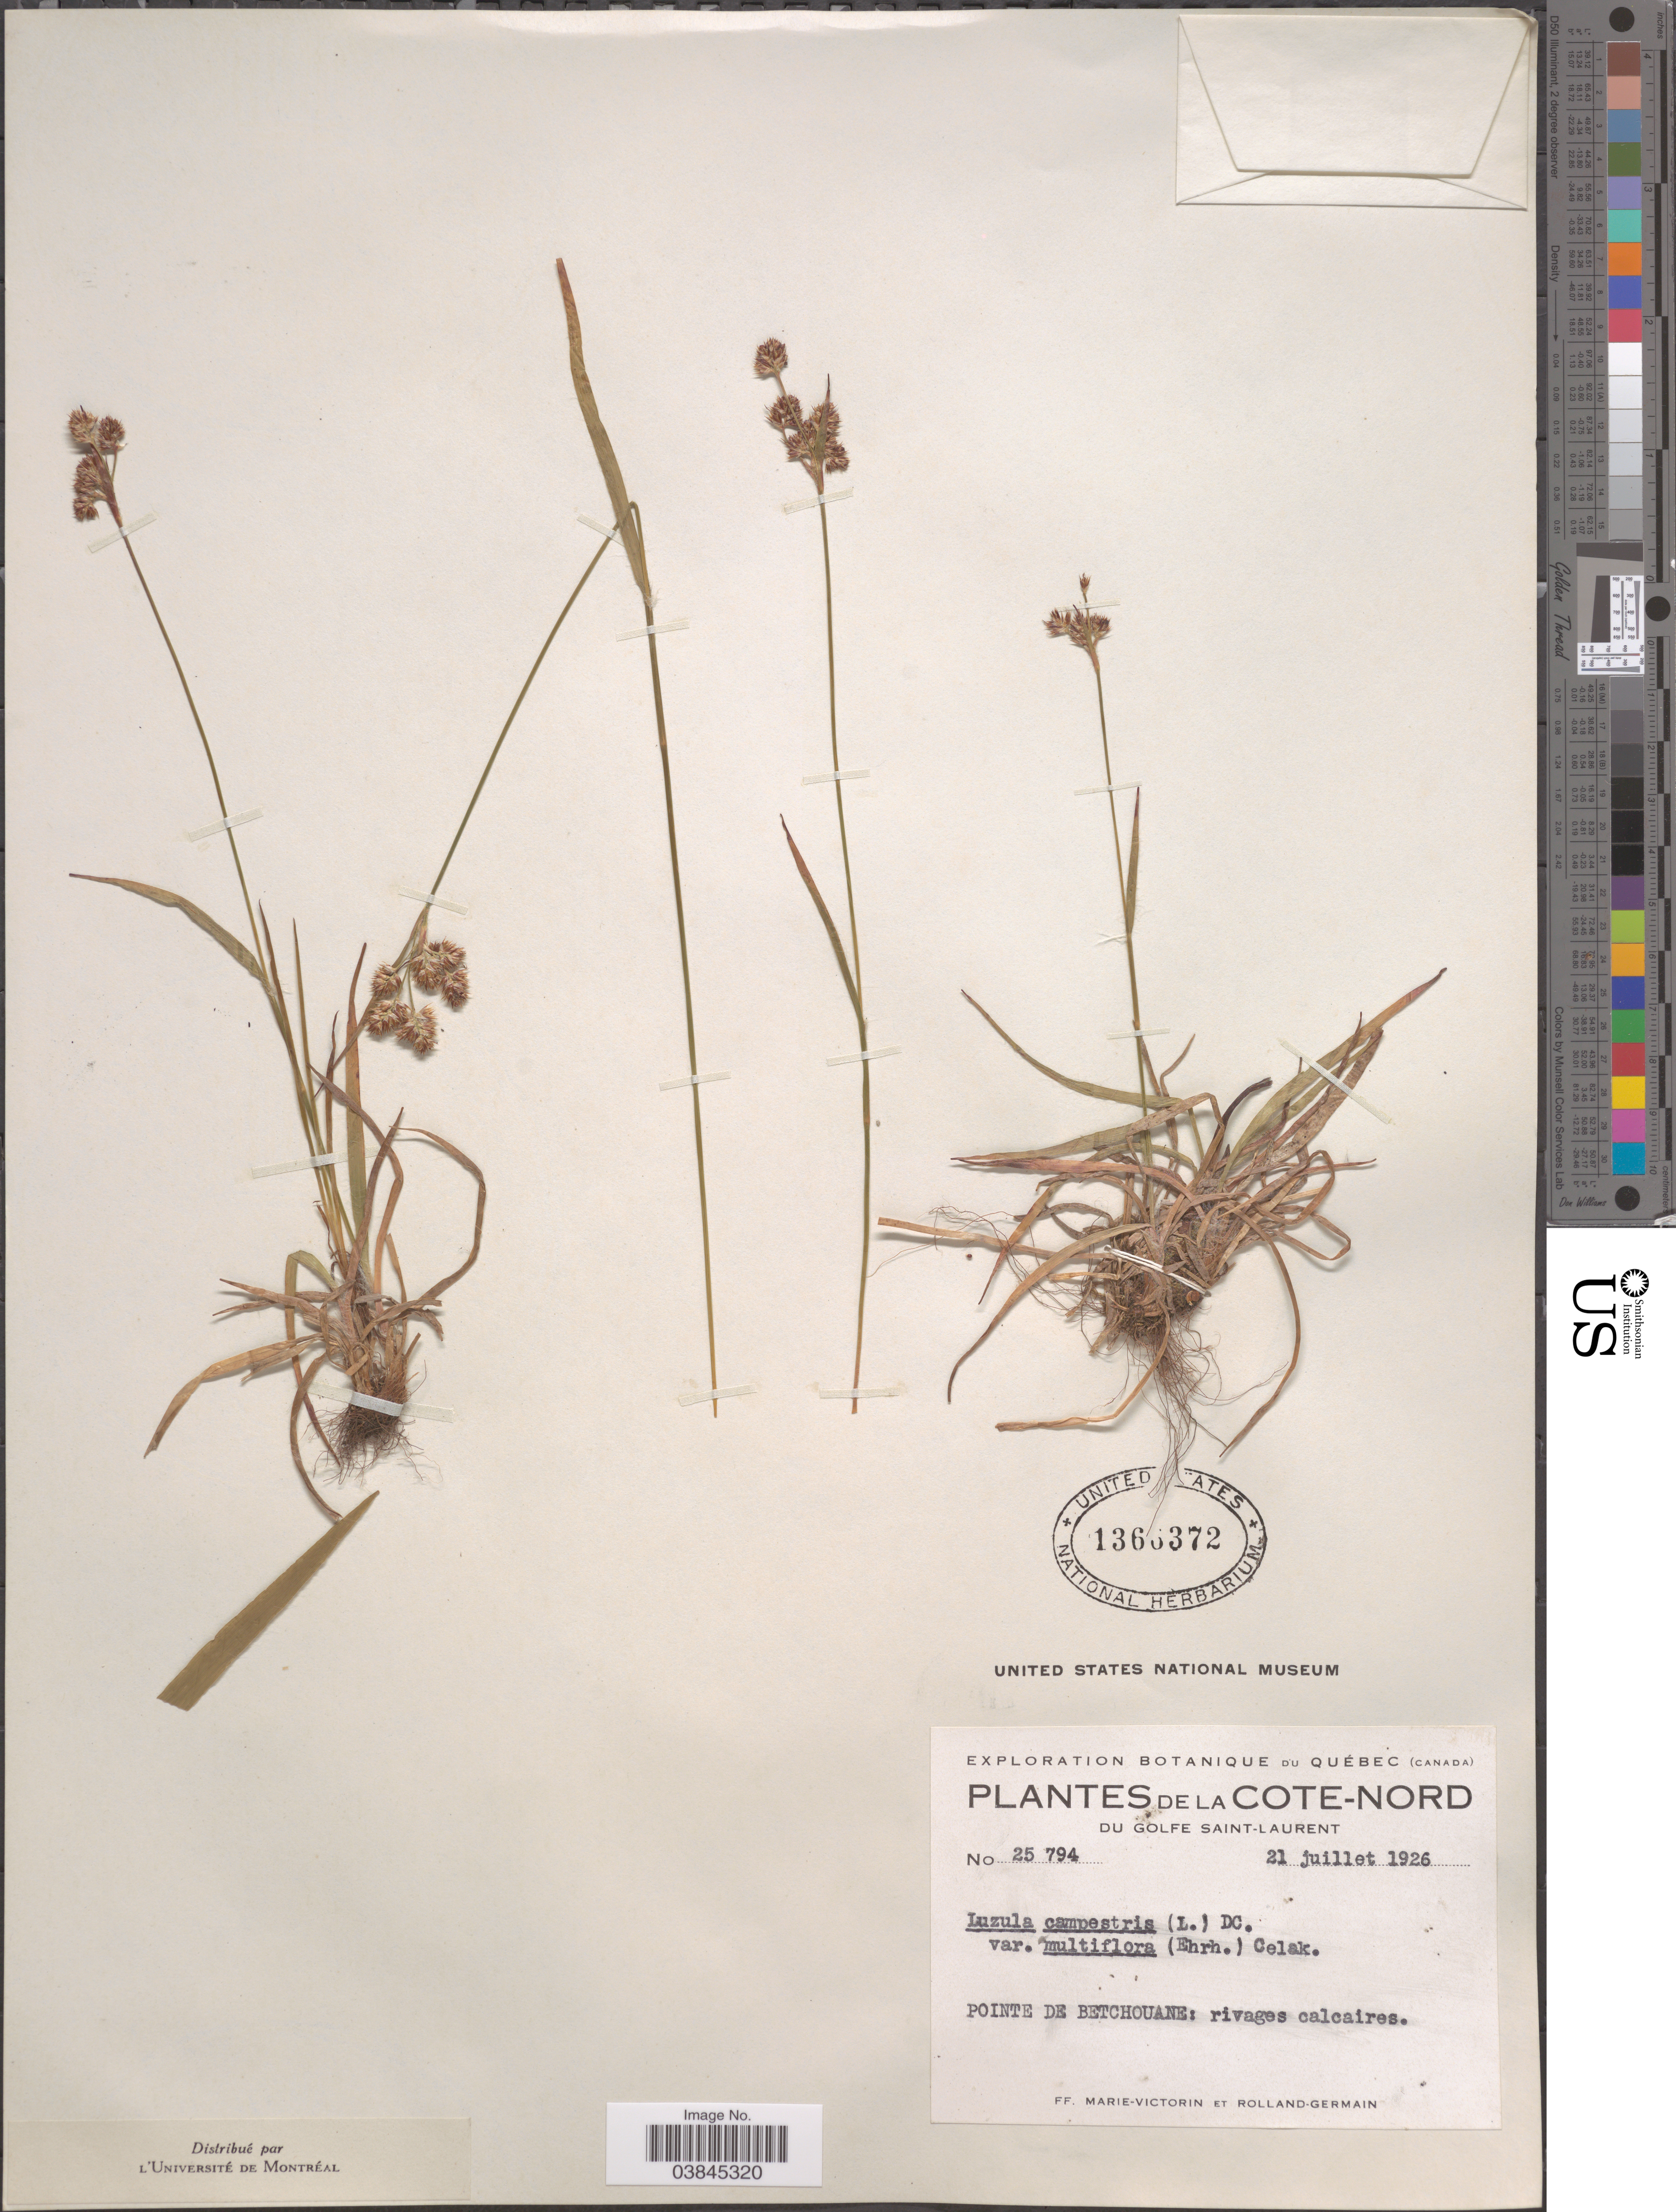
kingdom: Plantae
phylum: Tracheophyta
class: Liliopsida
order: Poales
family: Juncaceae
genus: Luzula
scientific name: Luzula campestris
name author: (L.) DC.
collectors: F. Marie-Victorin & Rolland-Germain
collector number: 25794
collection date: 1926-07-21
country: Canada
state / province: Quebec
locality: La Cote-Nord. Du Golfe Saint-Laurent. Pointe de Betchouane.